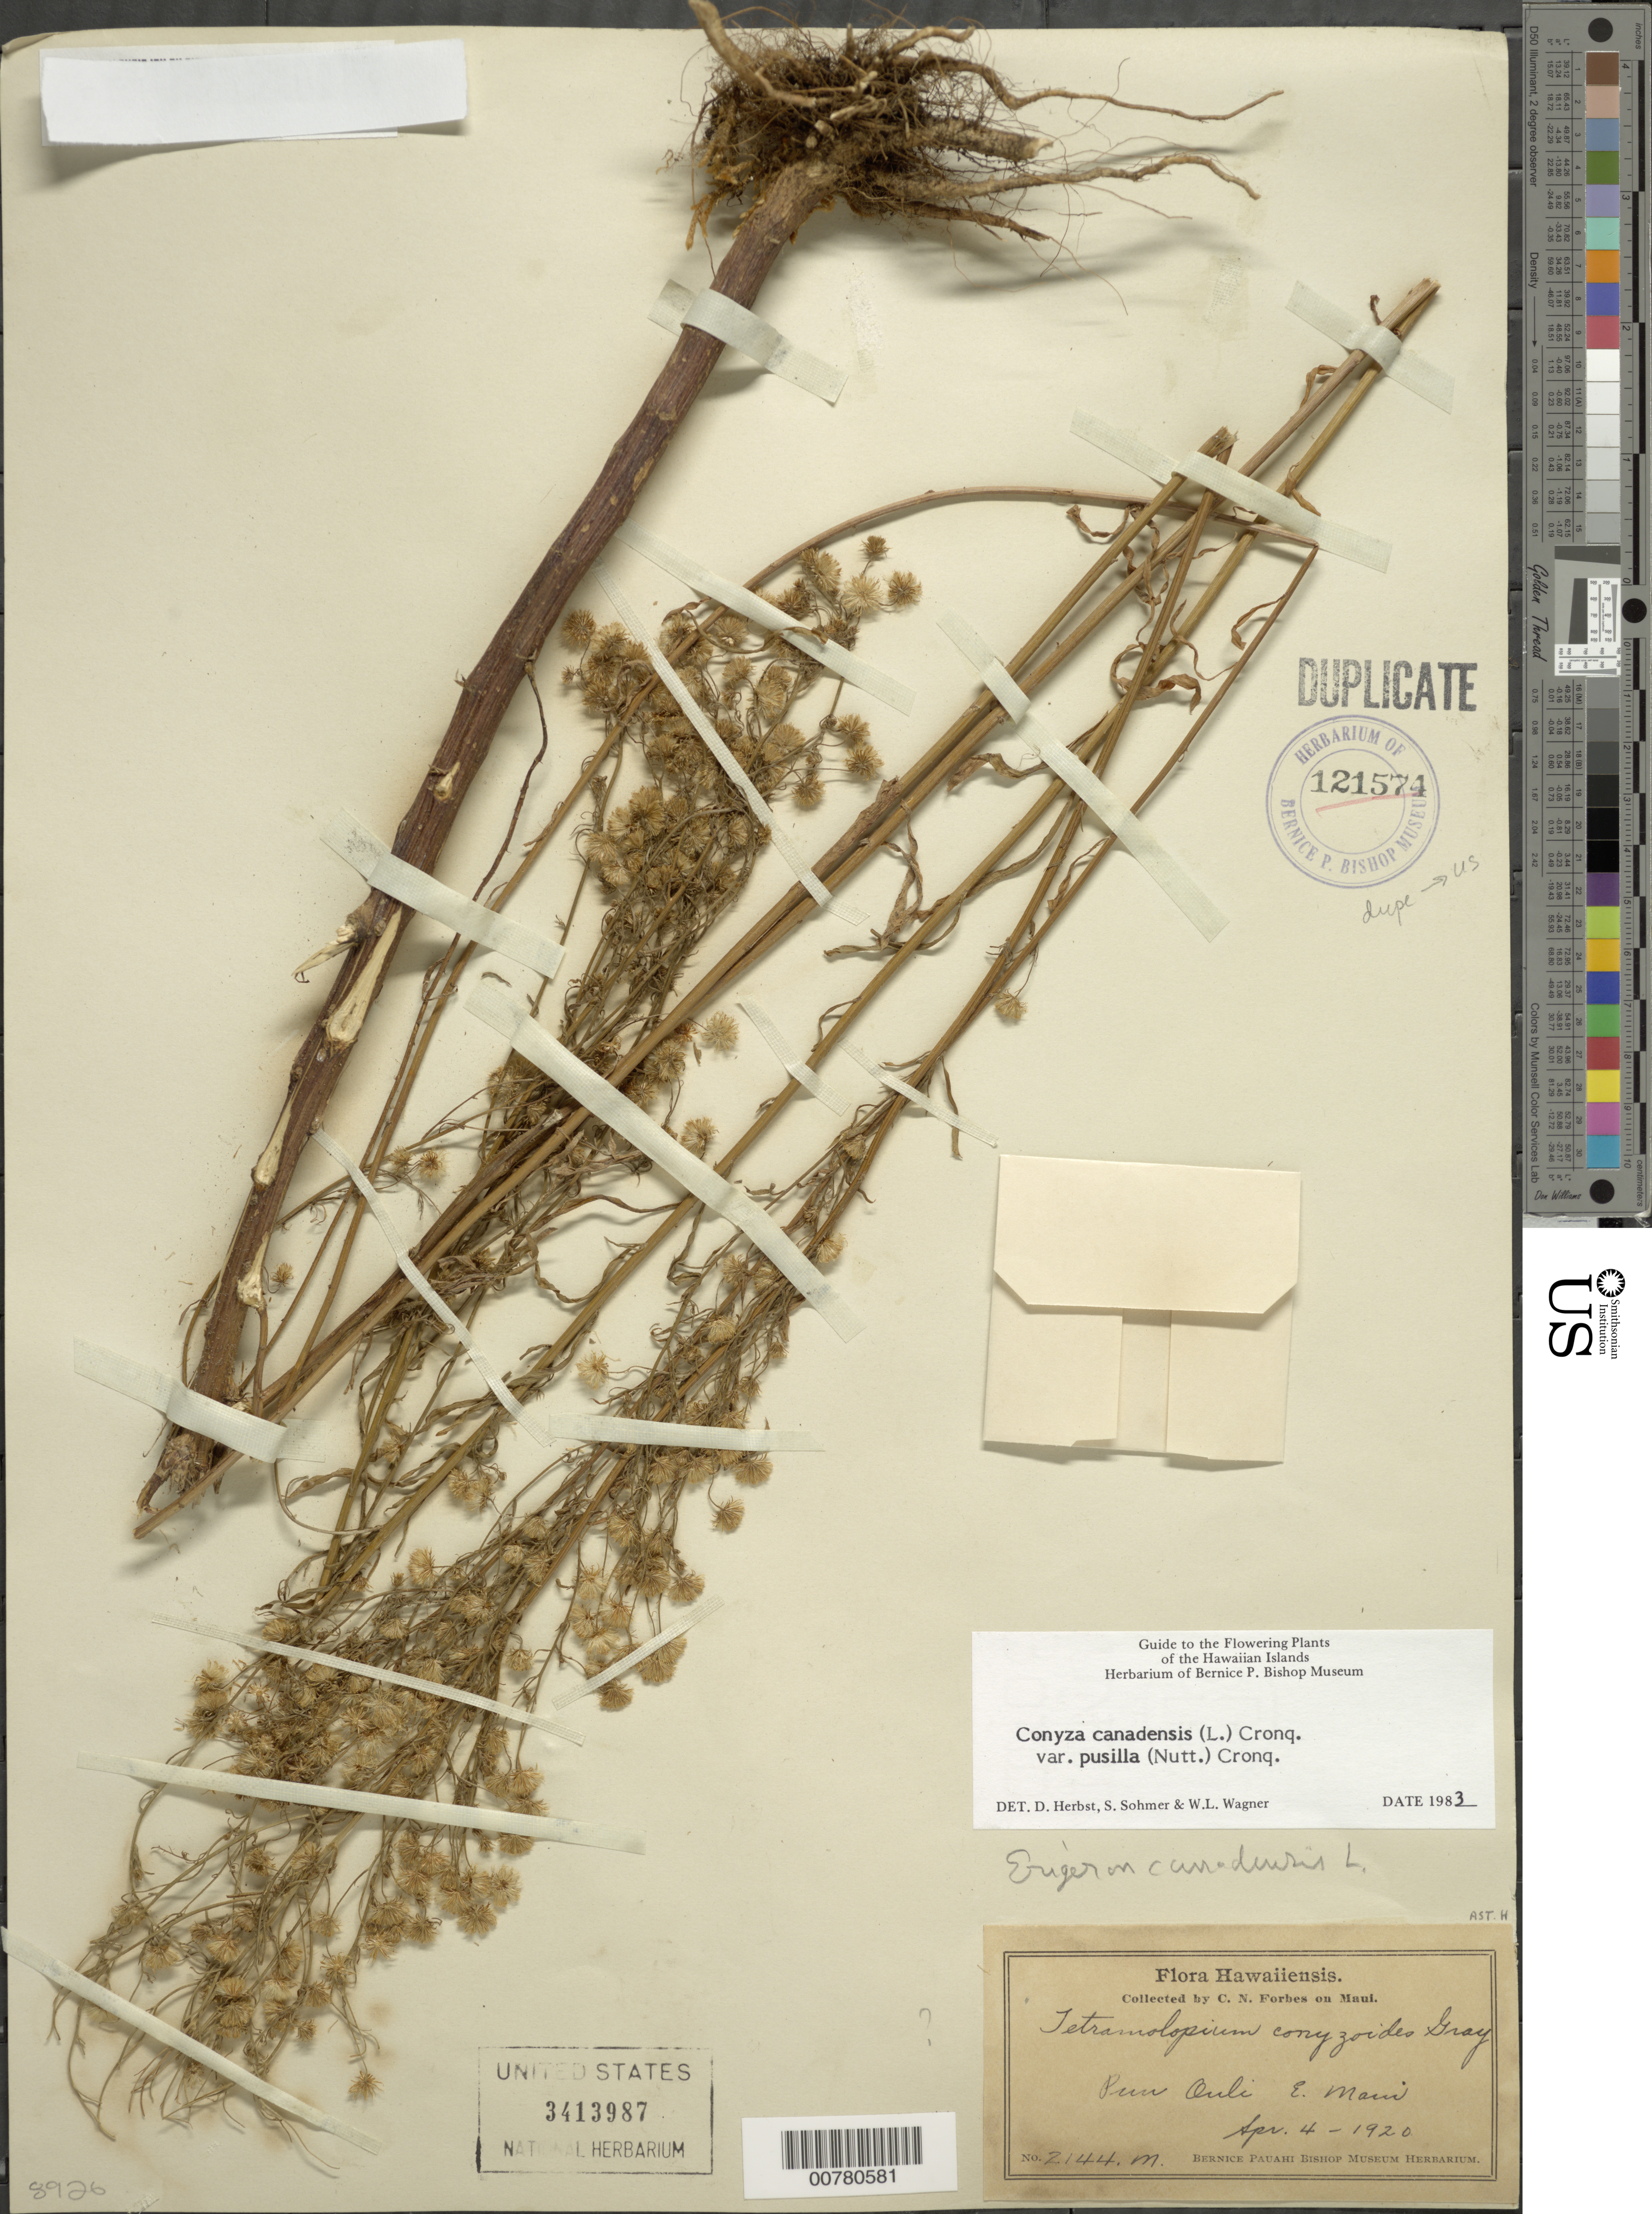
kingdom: Plantae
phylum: Tracheophyta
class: Magnoliopsida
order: Asterales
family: Asteraceae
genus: Erigeron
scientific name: Erigeron canadensis var. pusillus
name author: (Nutt.) Bolvin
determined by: Wagner, W. L., (BOT), Smithsonian Institution - National Museum of Natural History (UNITED STATES)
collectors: C. N. Forbes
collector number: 2144.M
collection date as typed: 4 Apr 1920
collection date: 1920-04-04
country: United States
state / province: Hawaii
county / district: Maui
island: Maui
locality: East Maui; Pu'u Ouli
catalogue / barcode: US 3413987